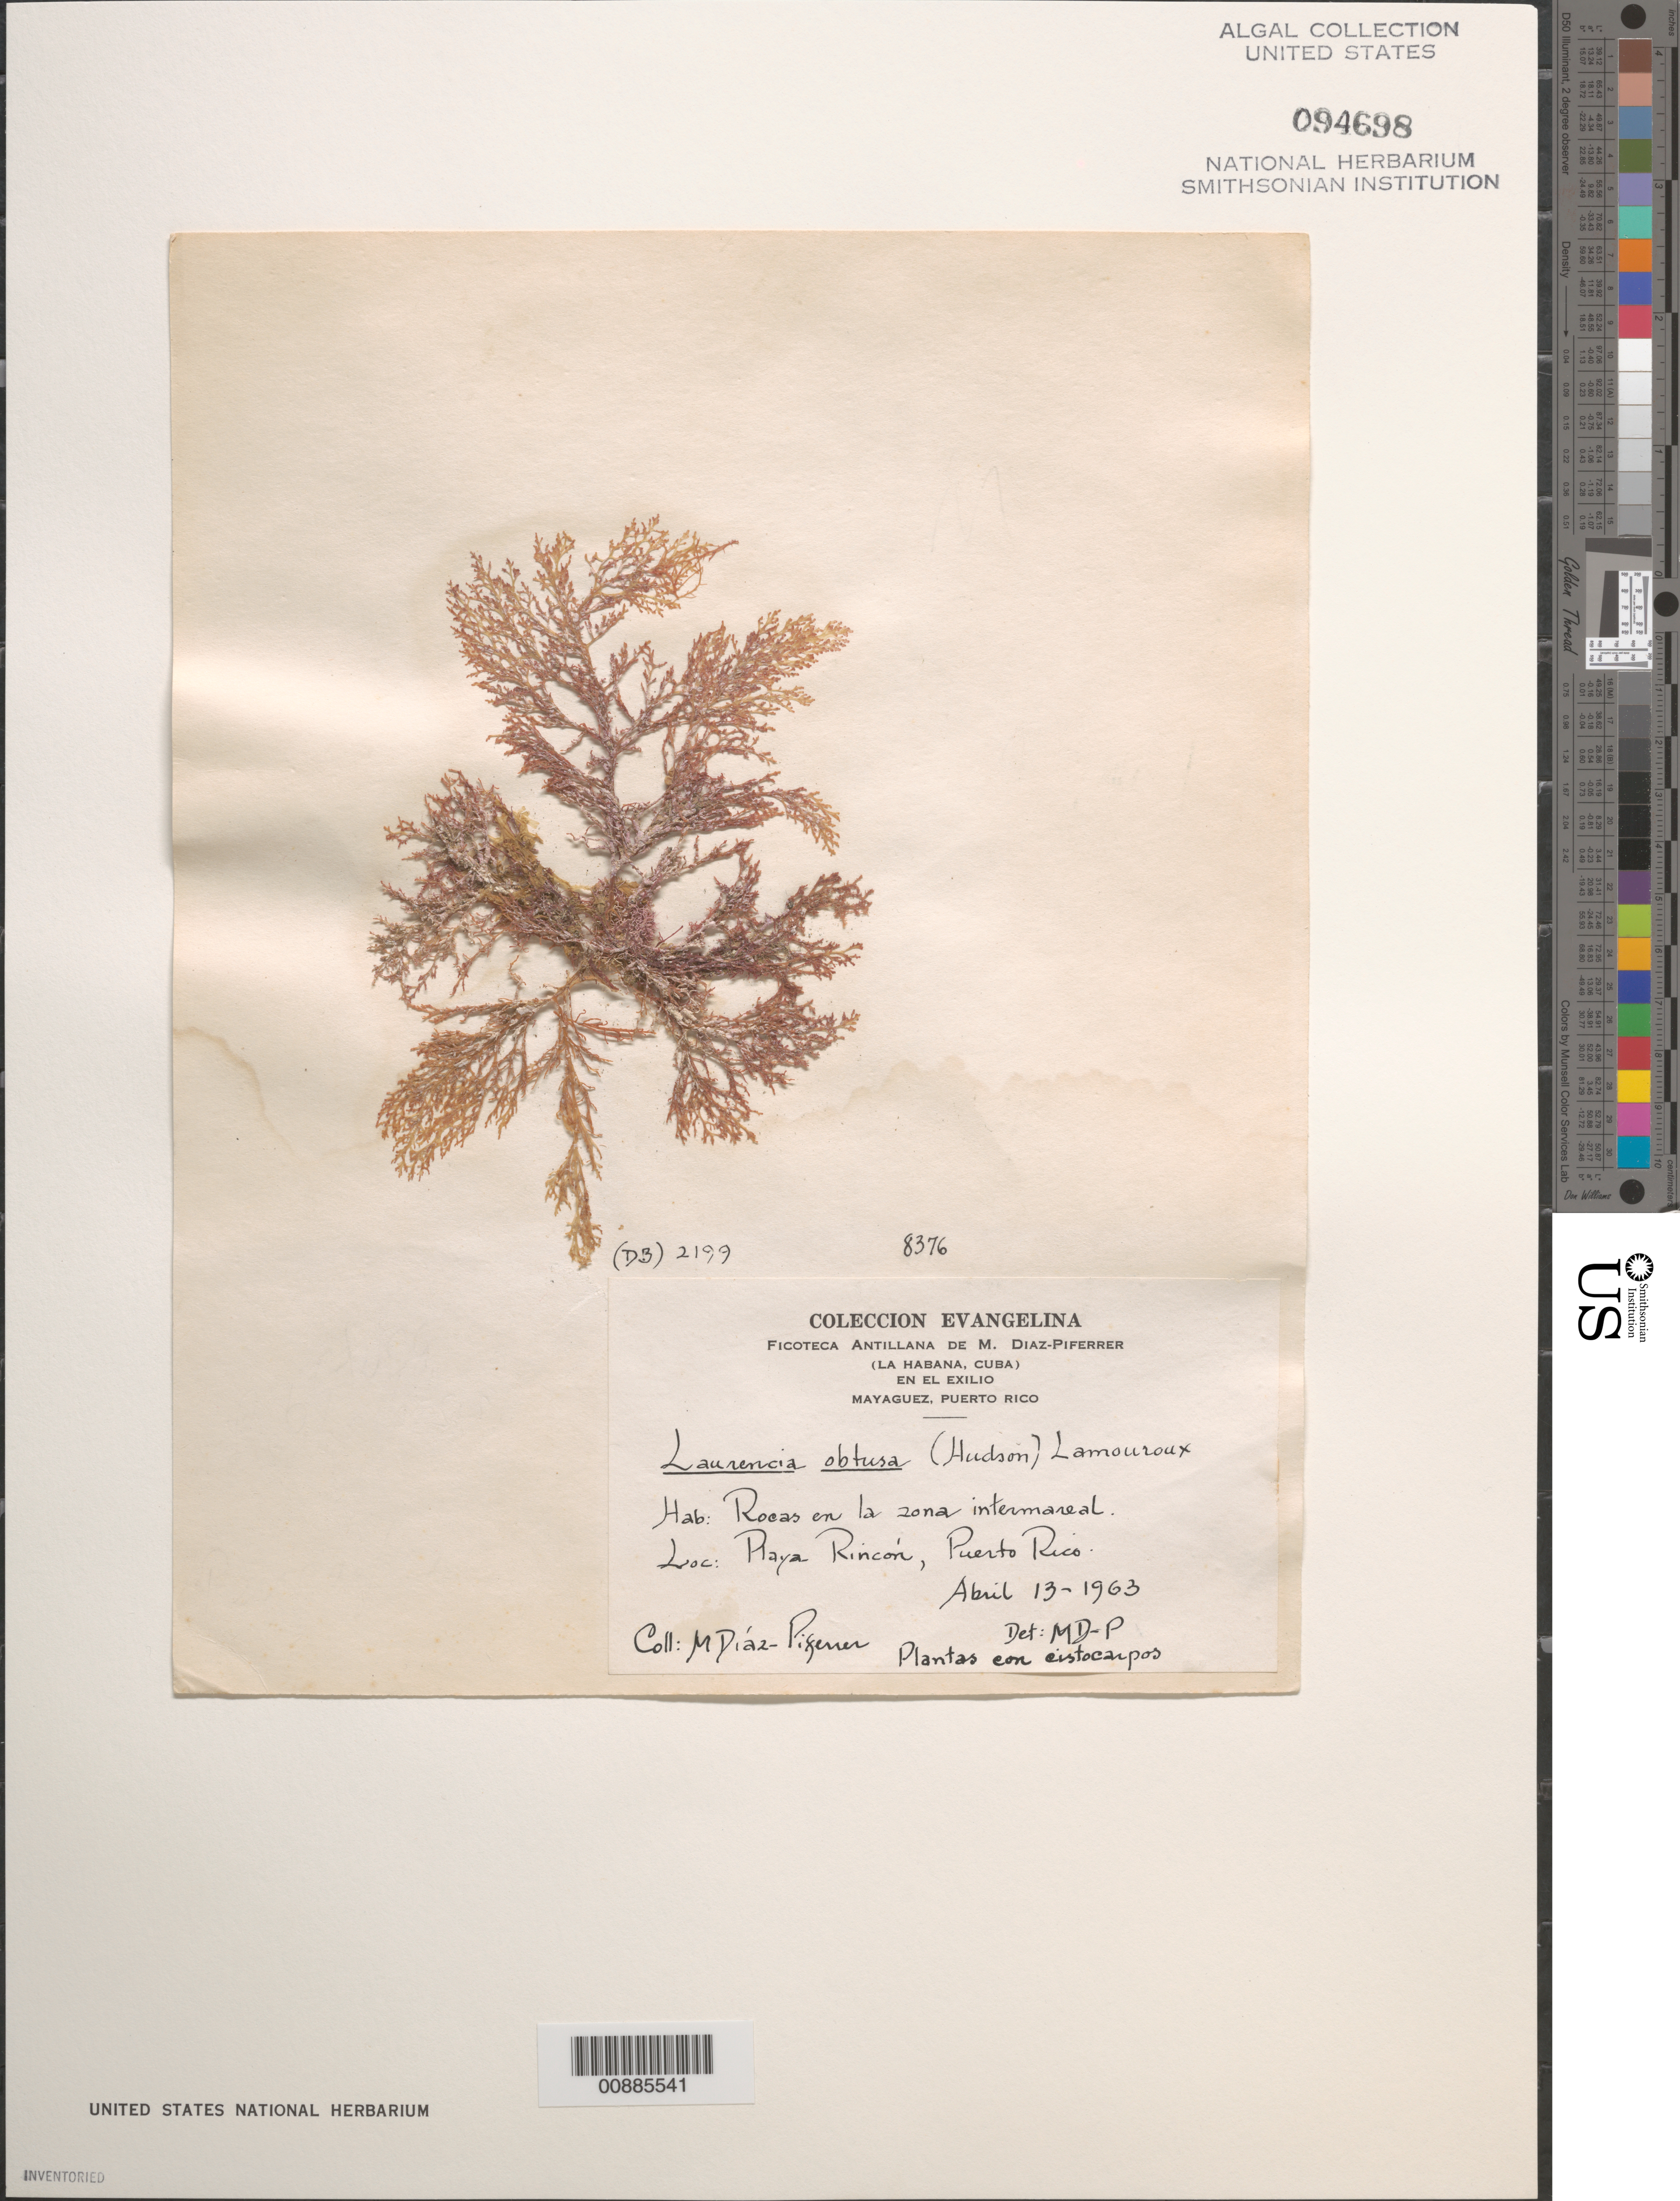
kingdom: Plantae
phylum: Rhodophyta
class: Florideophyceae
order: Ceramiales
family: Rhodomelaceae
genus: Laurencia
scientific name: Laurencia obtusa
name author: (Huds.) J.V.Lamouroux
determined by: Diaz-Piferrer, M.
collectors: M. Diaz-Piferrer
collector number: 8376 (DB 2199)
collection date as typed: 13 Apr 1963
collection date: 1963-04-13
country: Puerto Rico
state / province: Rincon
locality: Playa Rincon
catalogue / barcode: US 94698